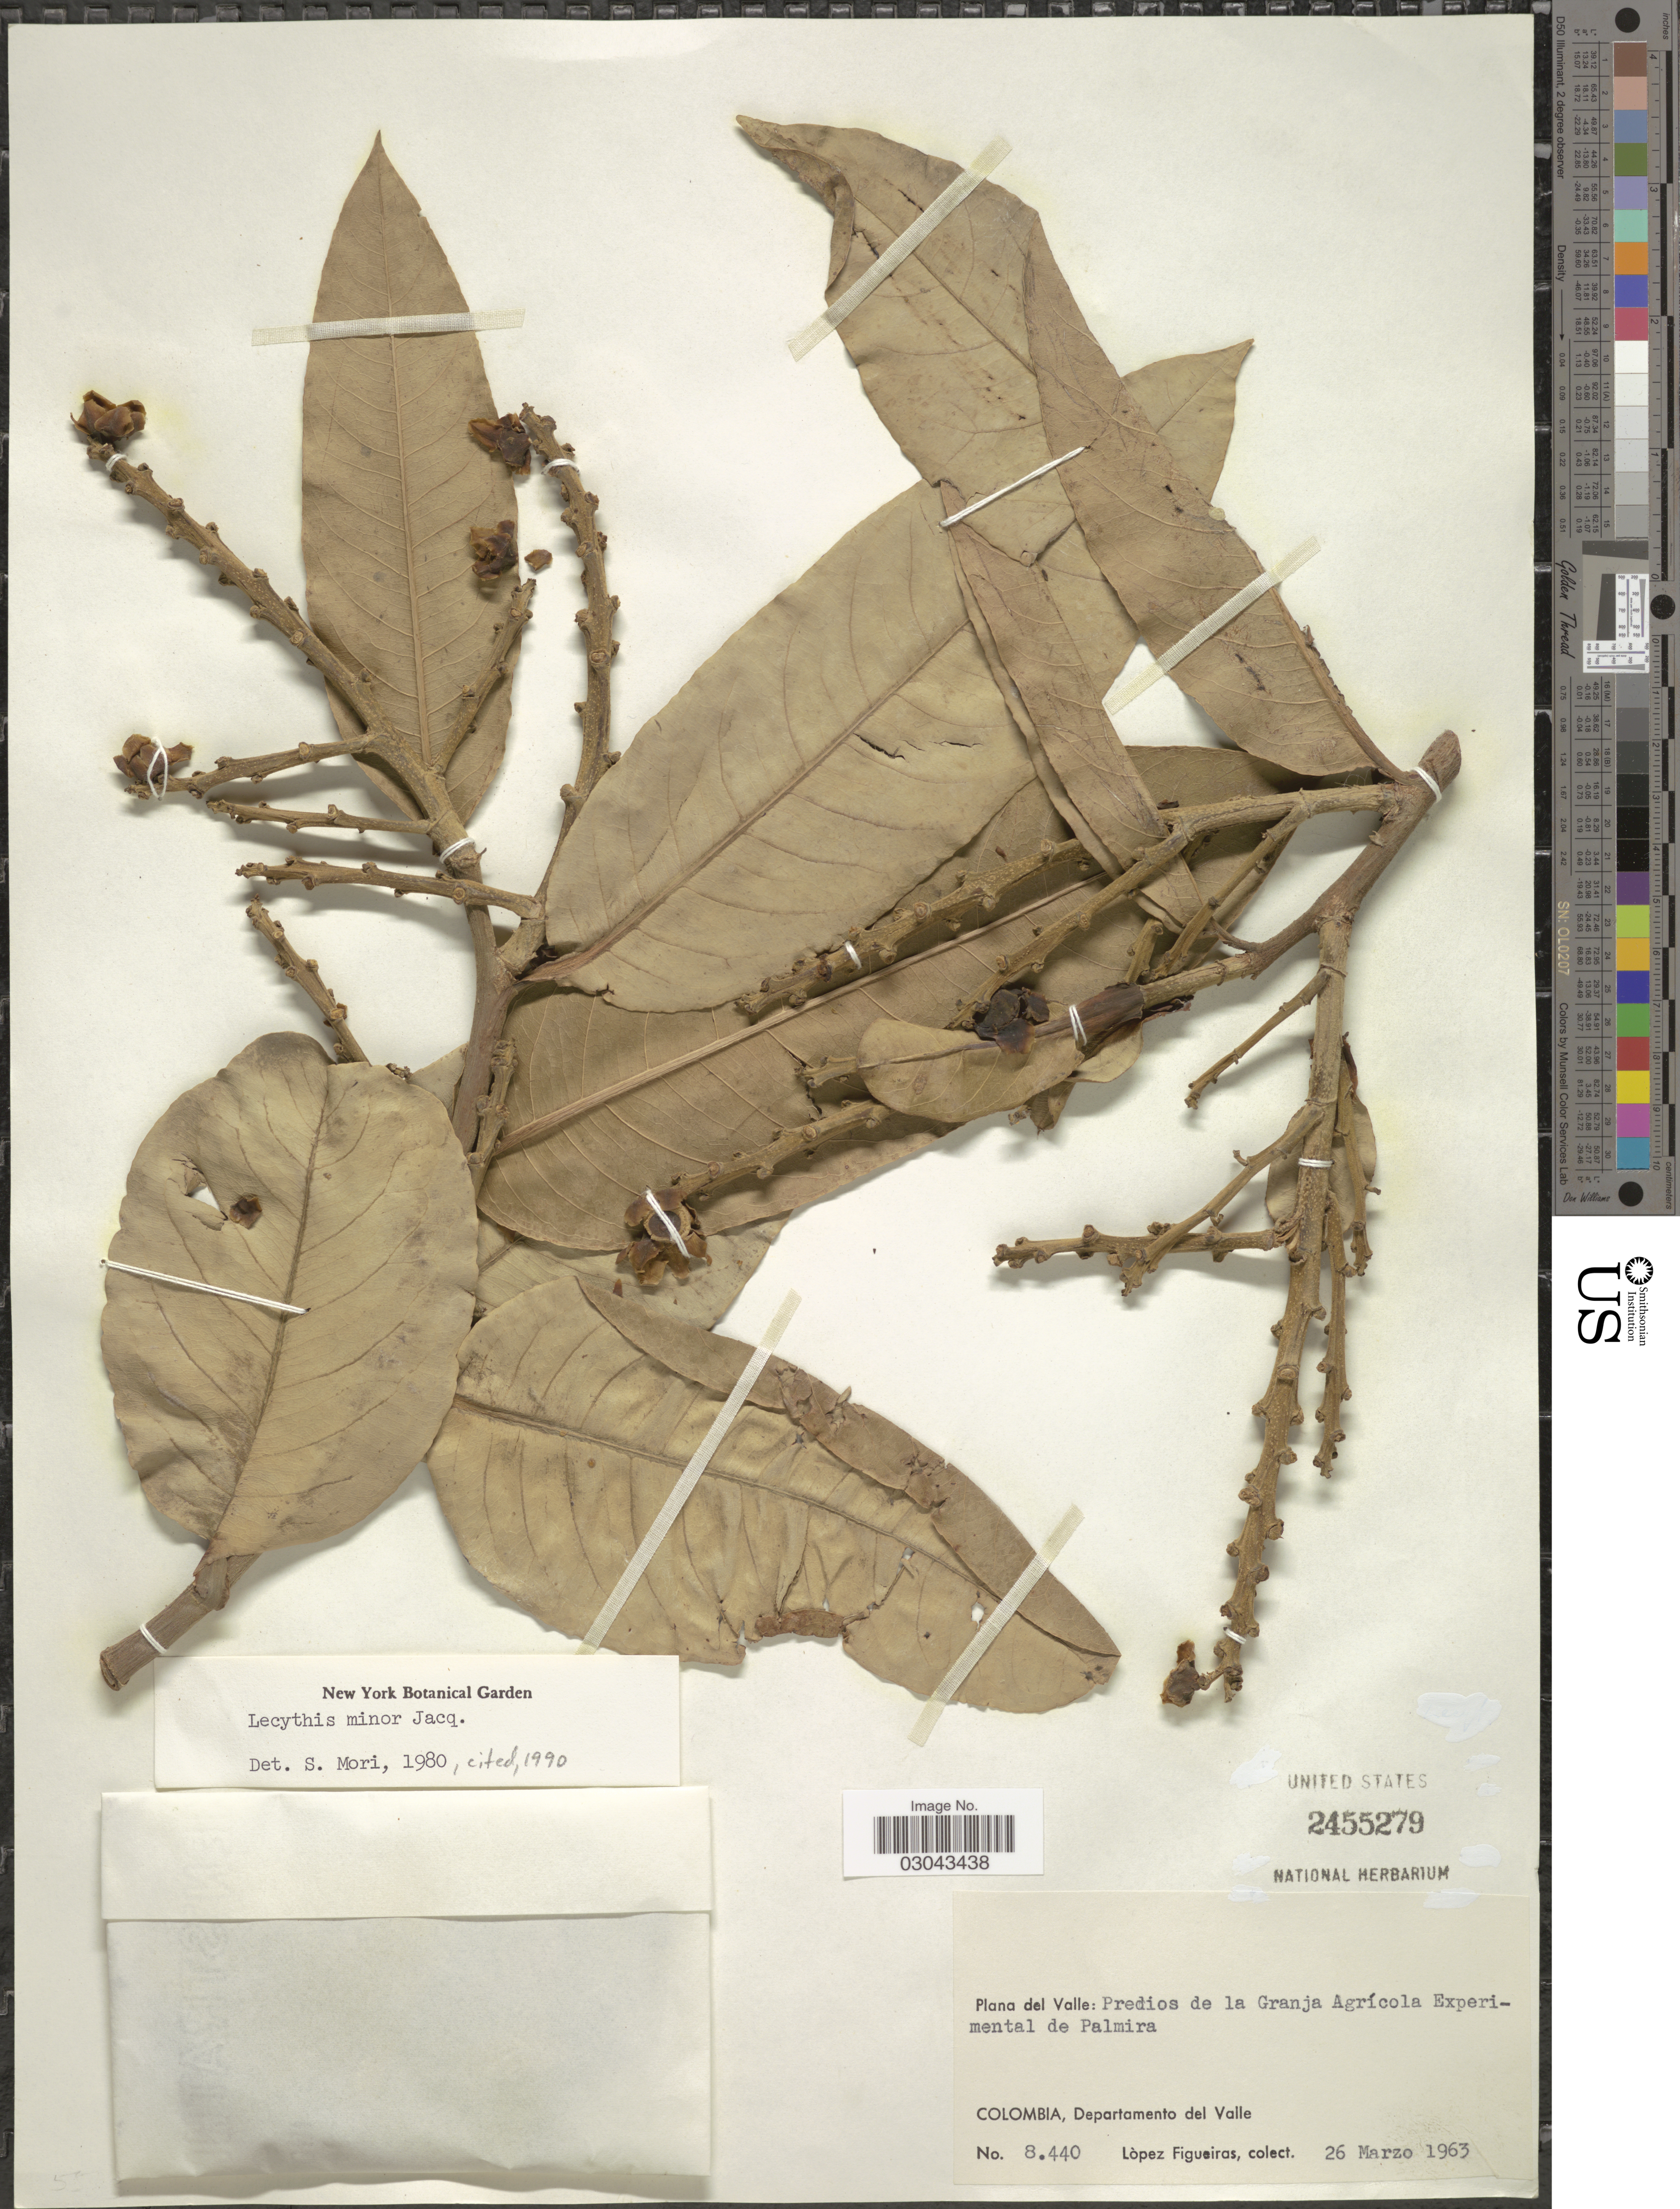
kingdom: Plantae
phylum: Tracheophyta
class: Magnoliopsida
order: Ericales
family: Lecythidaceae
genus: Lecythis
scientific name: Lecythis minor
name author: Jacq.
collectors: M. López Figueiras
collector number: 8440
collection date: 1963-03-26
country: Colombia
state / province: Valle del Cauca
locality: Plana del Valle: Predios de la Granja Agrícola Experimental de Palmira, Departamento del Valle.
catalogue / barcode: US 2455279